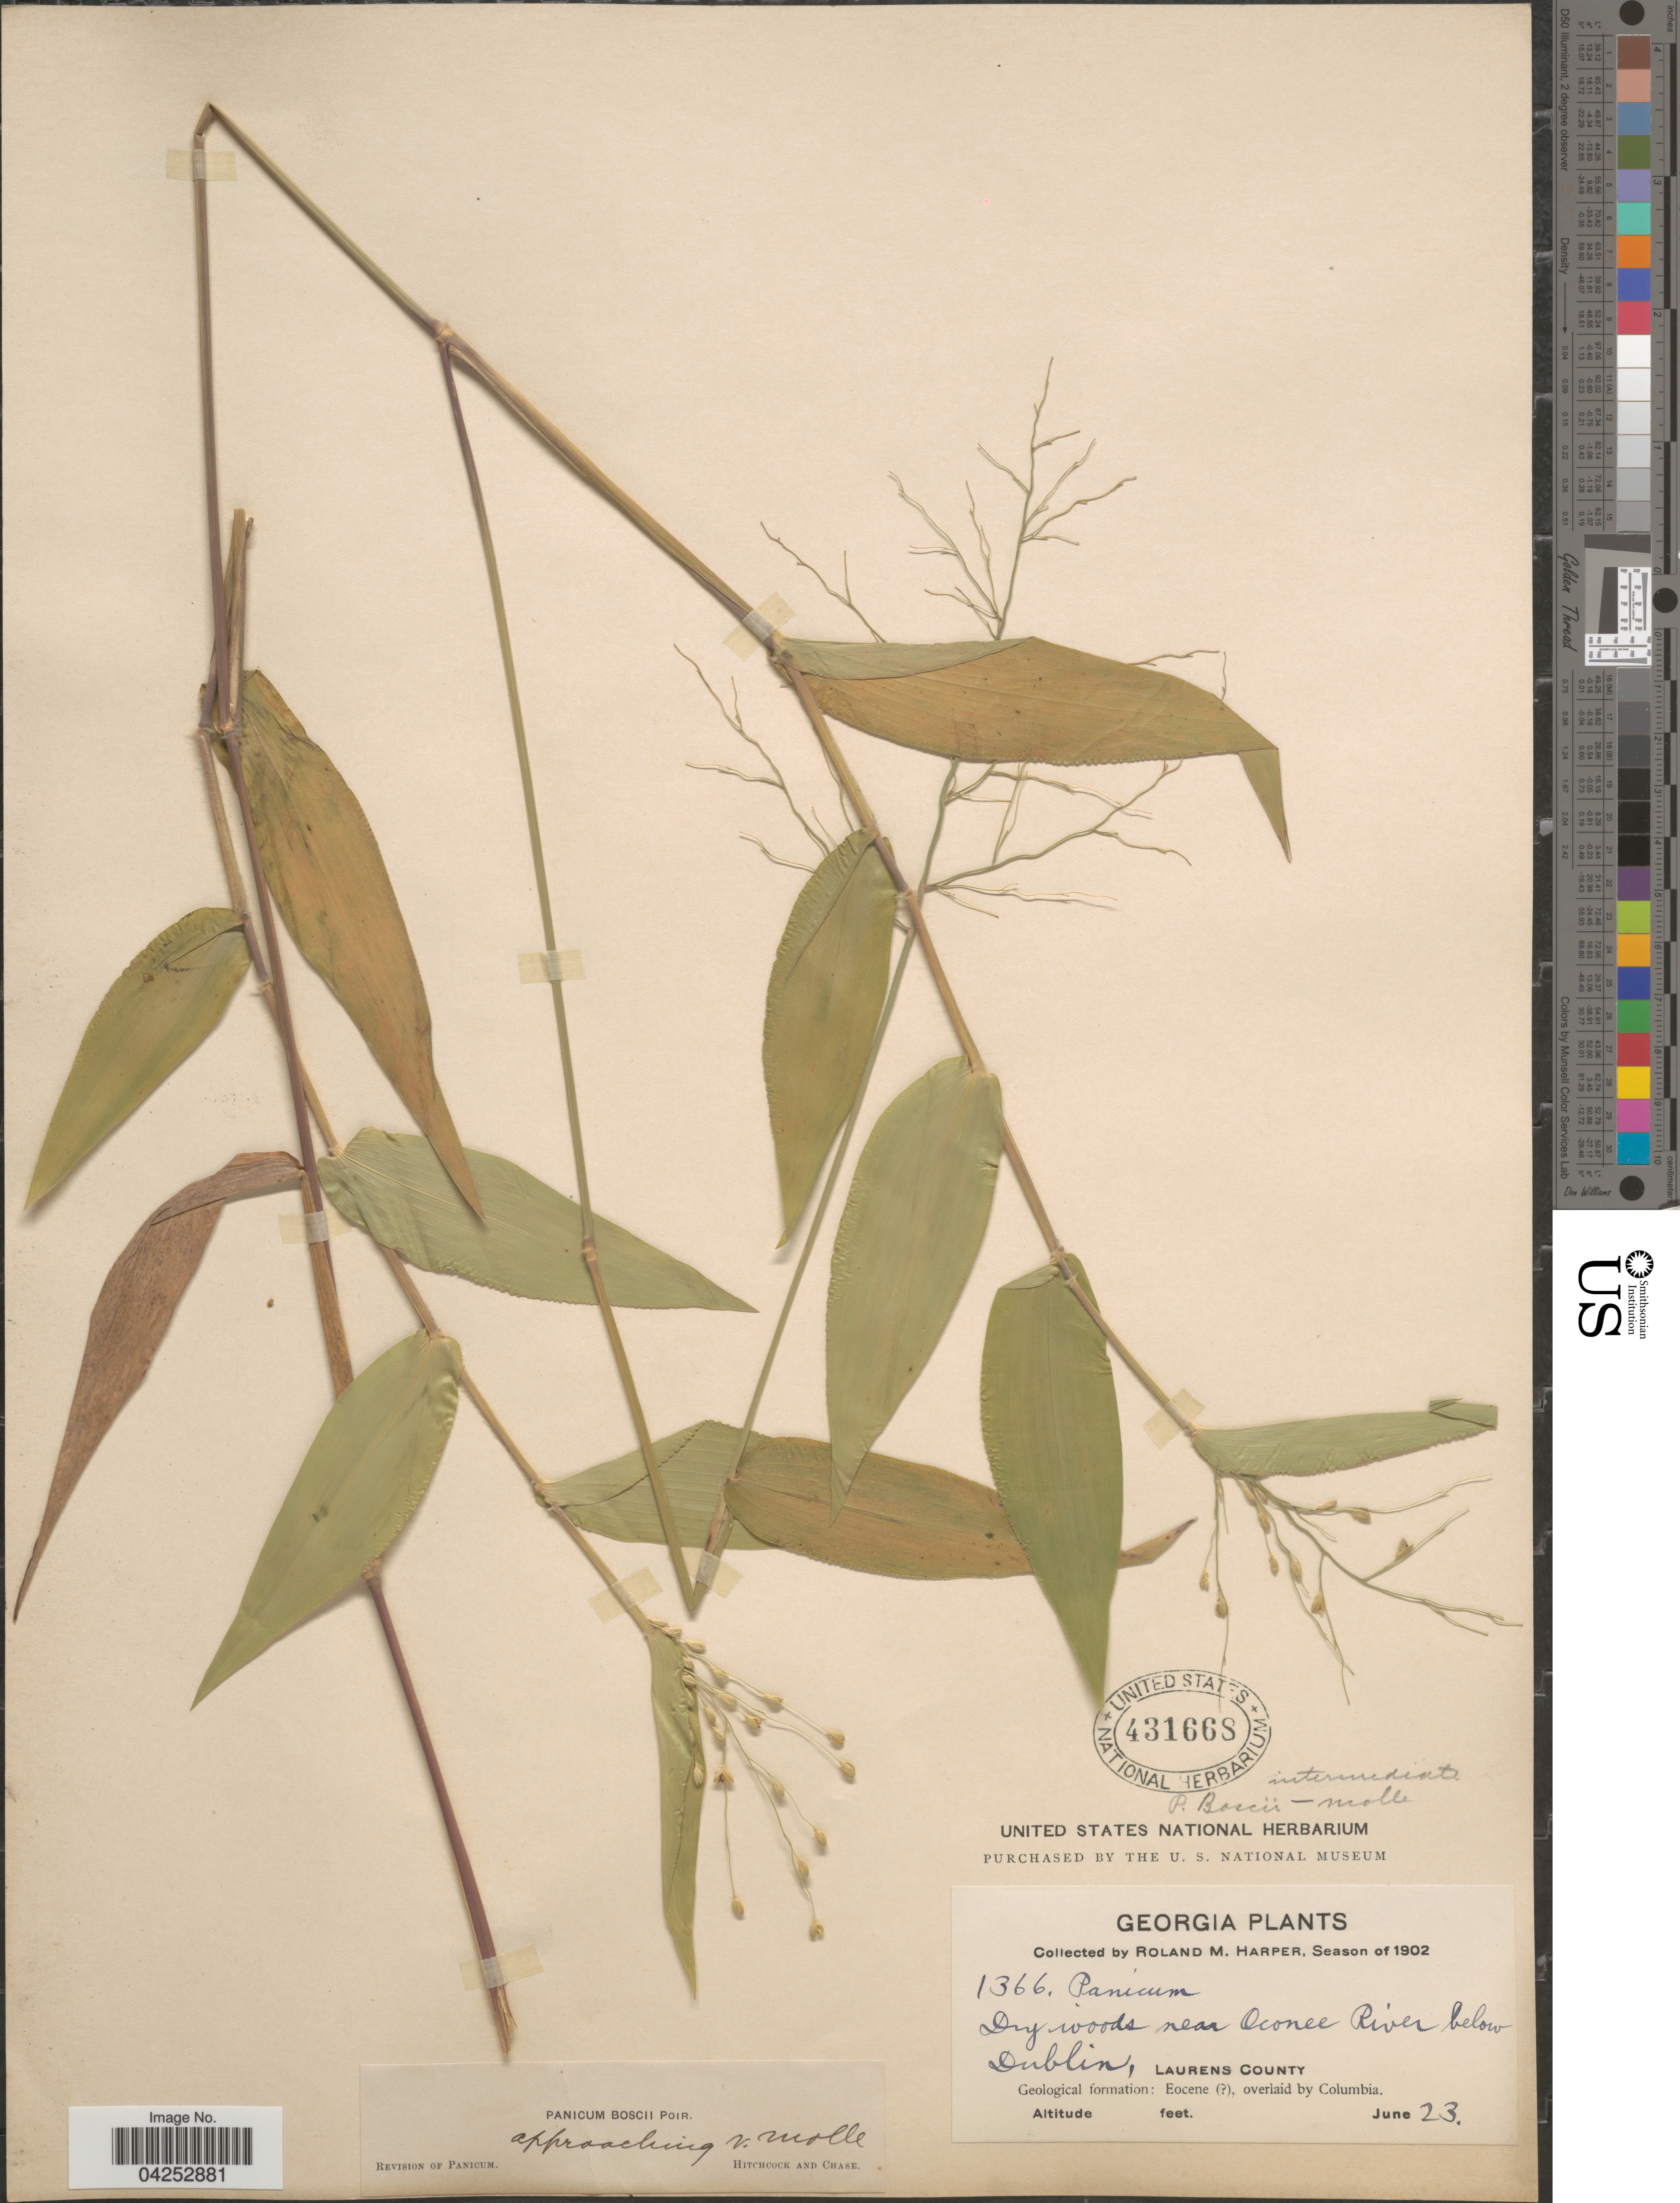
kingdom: Plantae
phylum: Tracheophyta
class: Liliopsida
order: Poales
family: Poaceae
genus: Dichanthelium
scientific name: Dichanthelium boscii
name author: (Poir.) Gould & C.A. Clark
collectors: R. M. Harper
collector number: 1366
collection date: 1902-06-23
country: United States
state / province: Georgia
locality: Dry woods near Oconee River below Dublin, Laurens County. Geological formation: Eocene ( [unsure placement]), overlaid by Columbia.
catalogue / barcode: US 431668